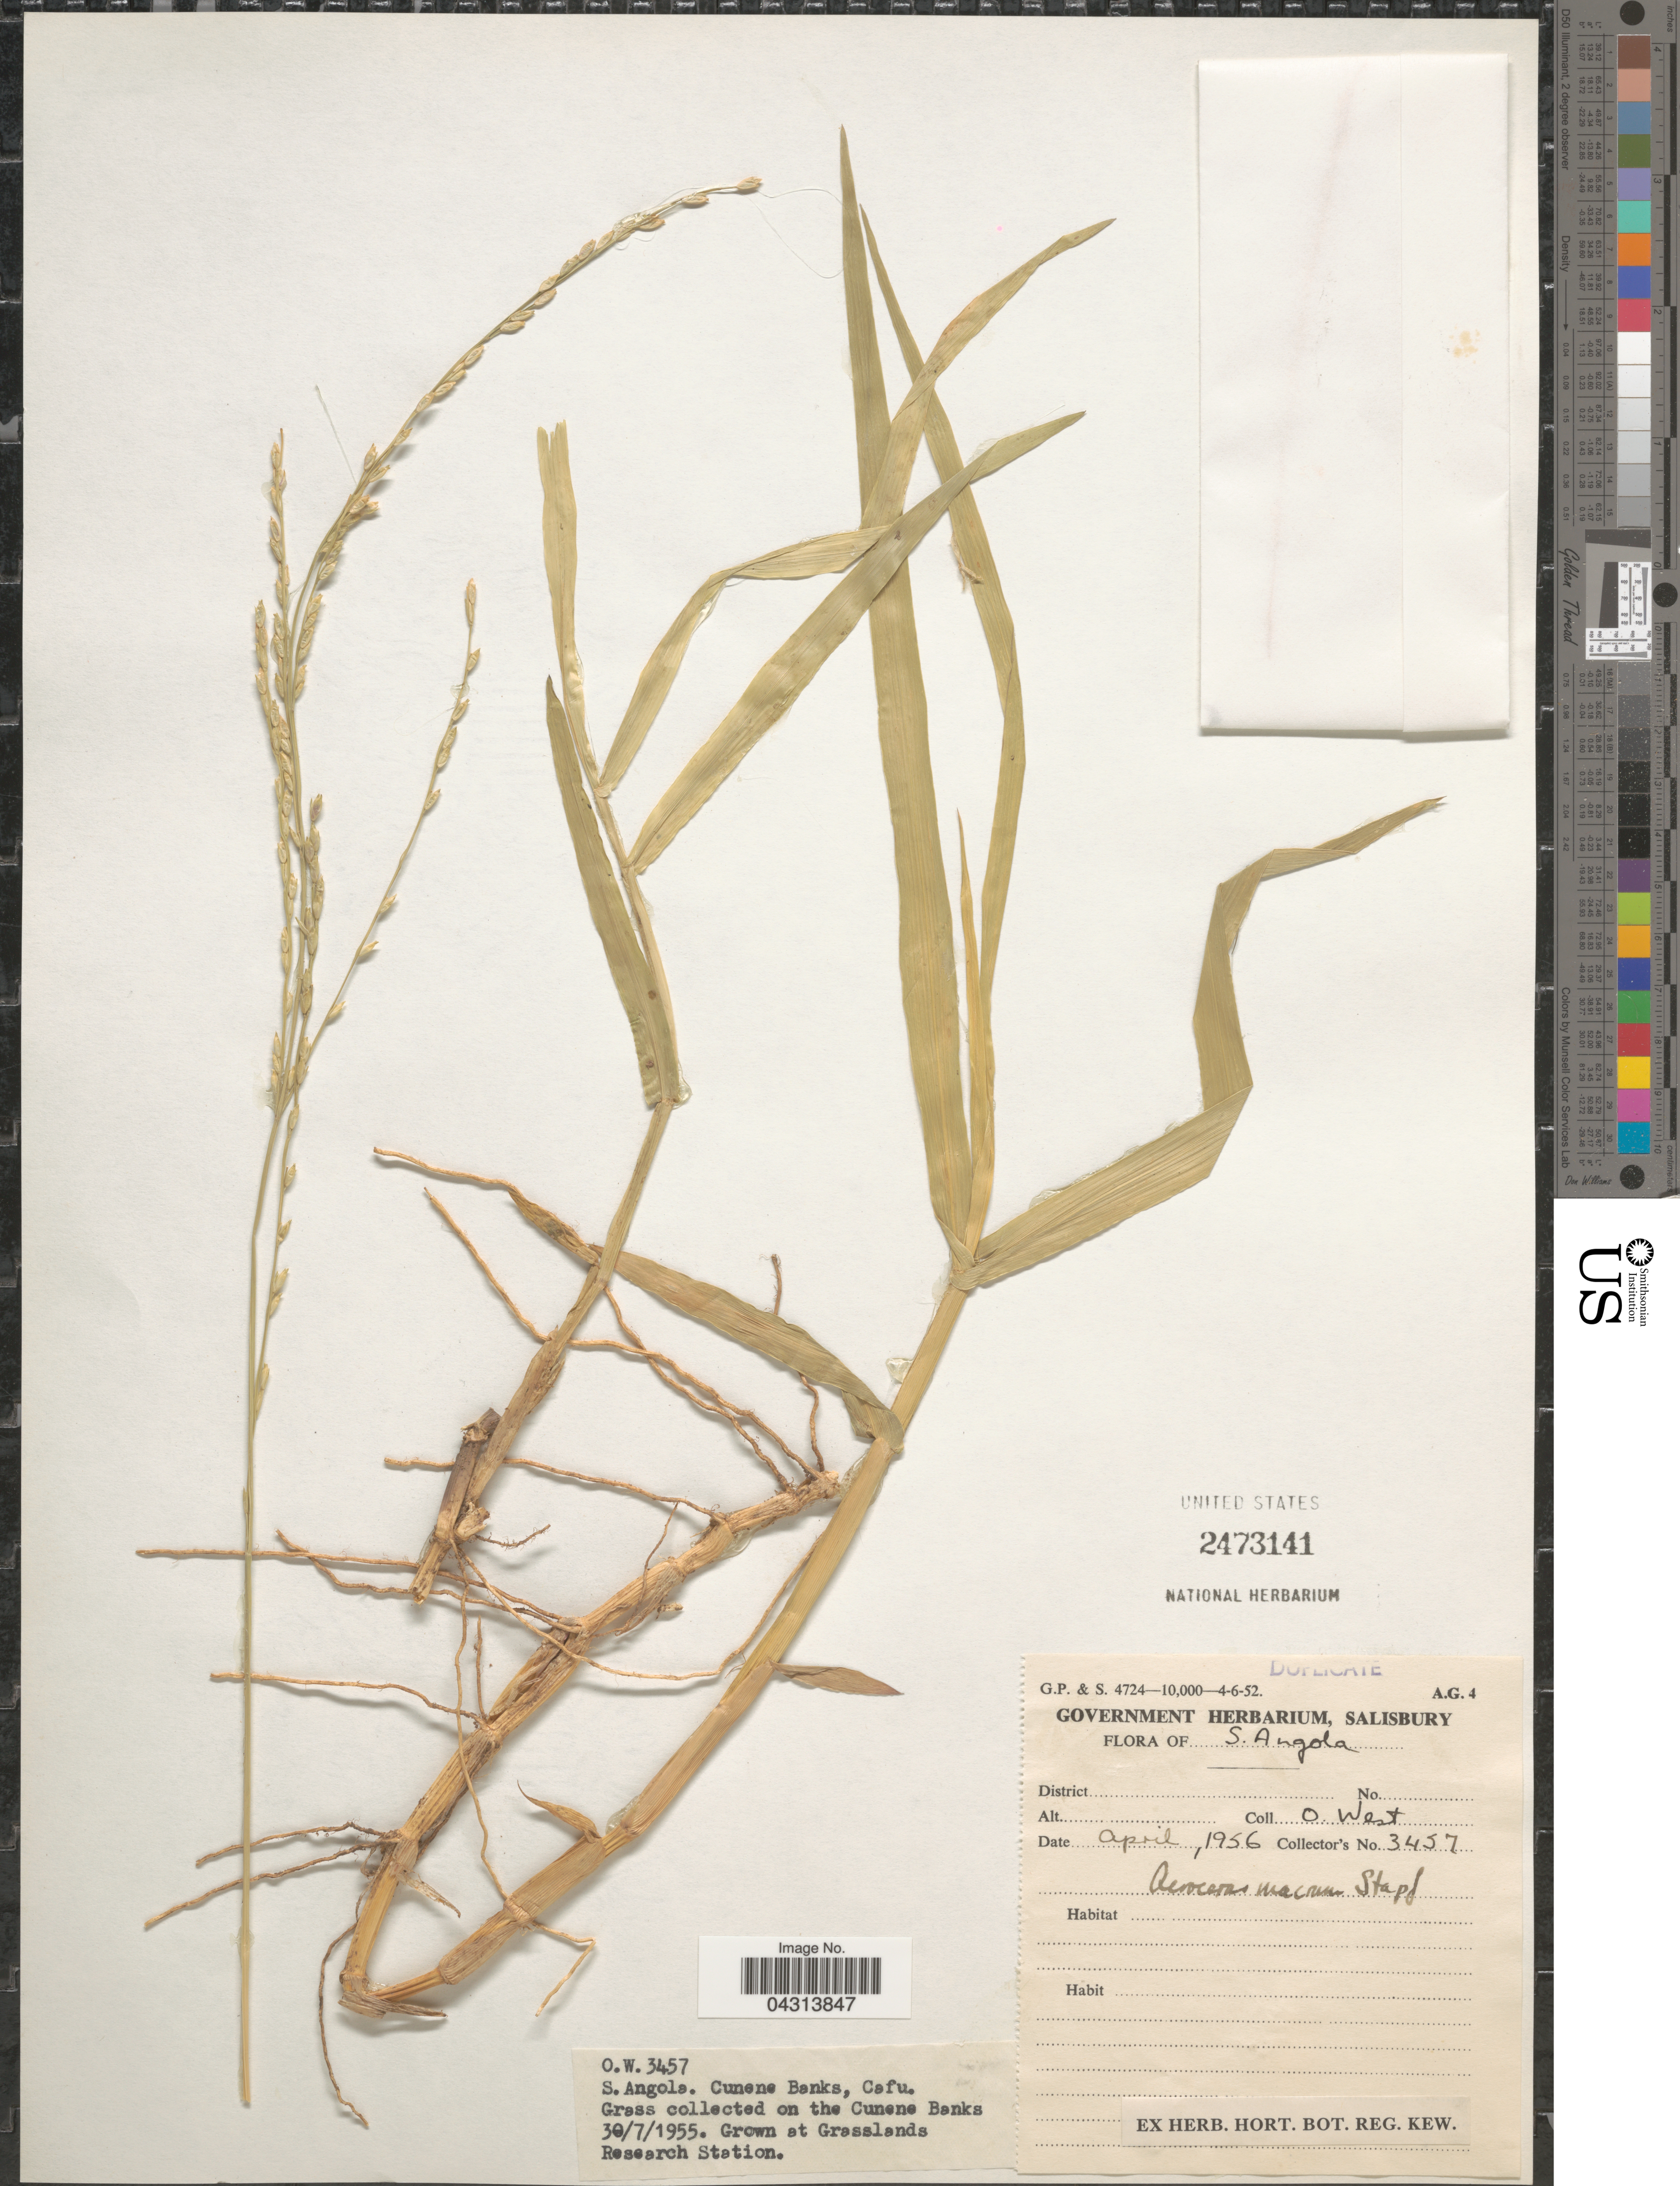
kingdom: Plantae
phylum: Tracheophyta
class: Liliopsida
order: Poales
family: Poaceae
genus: Acroceras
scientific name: Acroceras macrum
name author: Stapf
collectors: O. West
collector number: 3457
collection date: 1956-04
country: Angola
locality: S. Angola.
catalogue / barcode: US 2473141